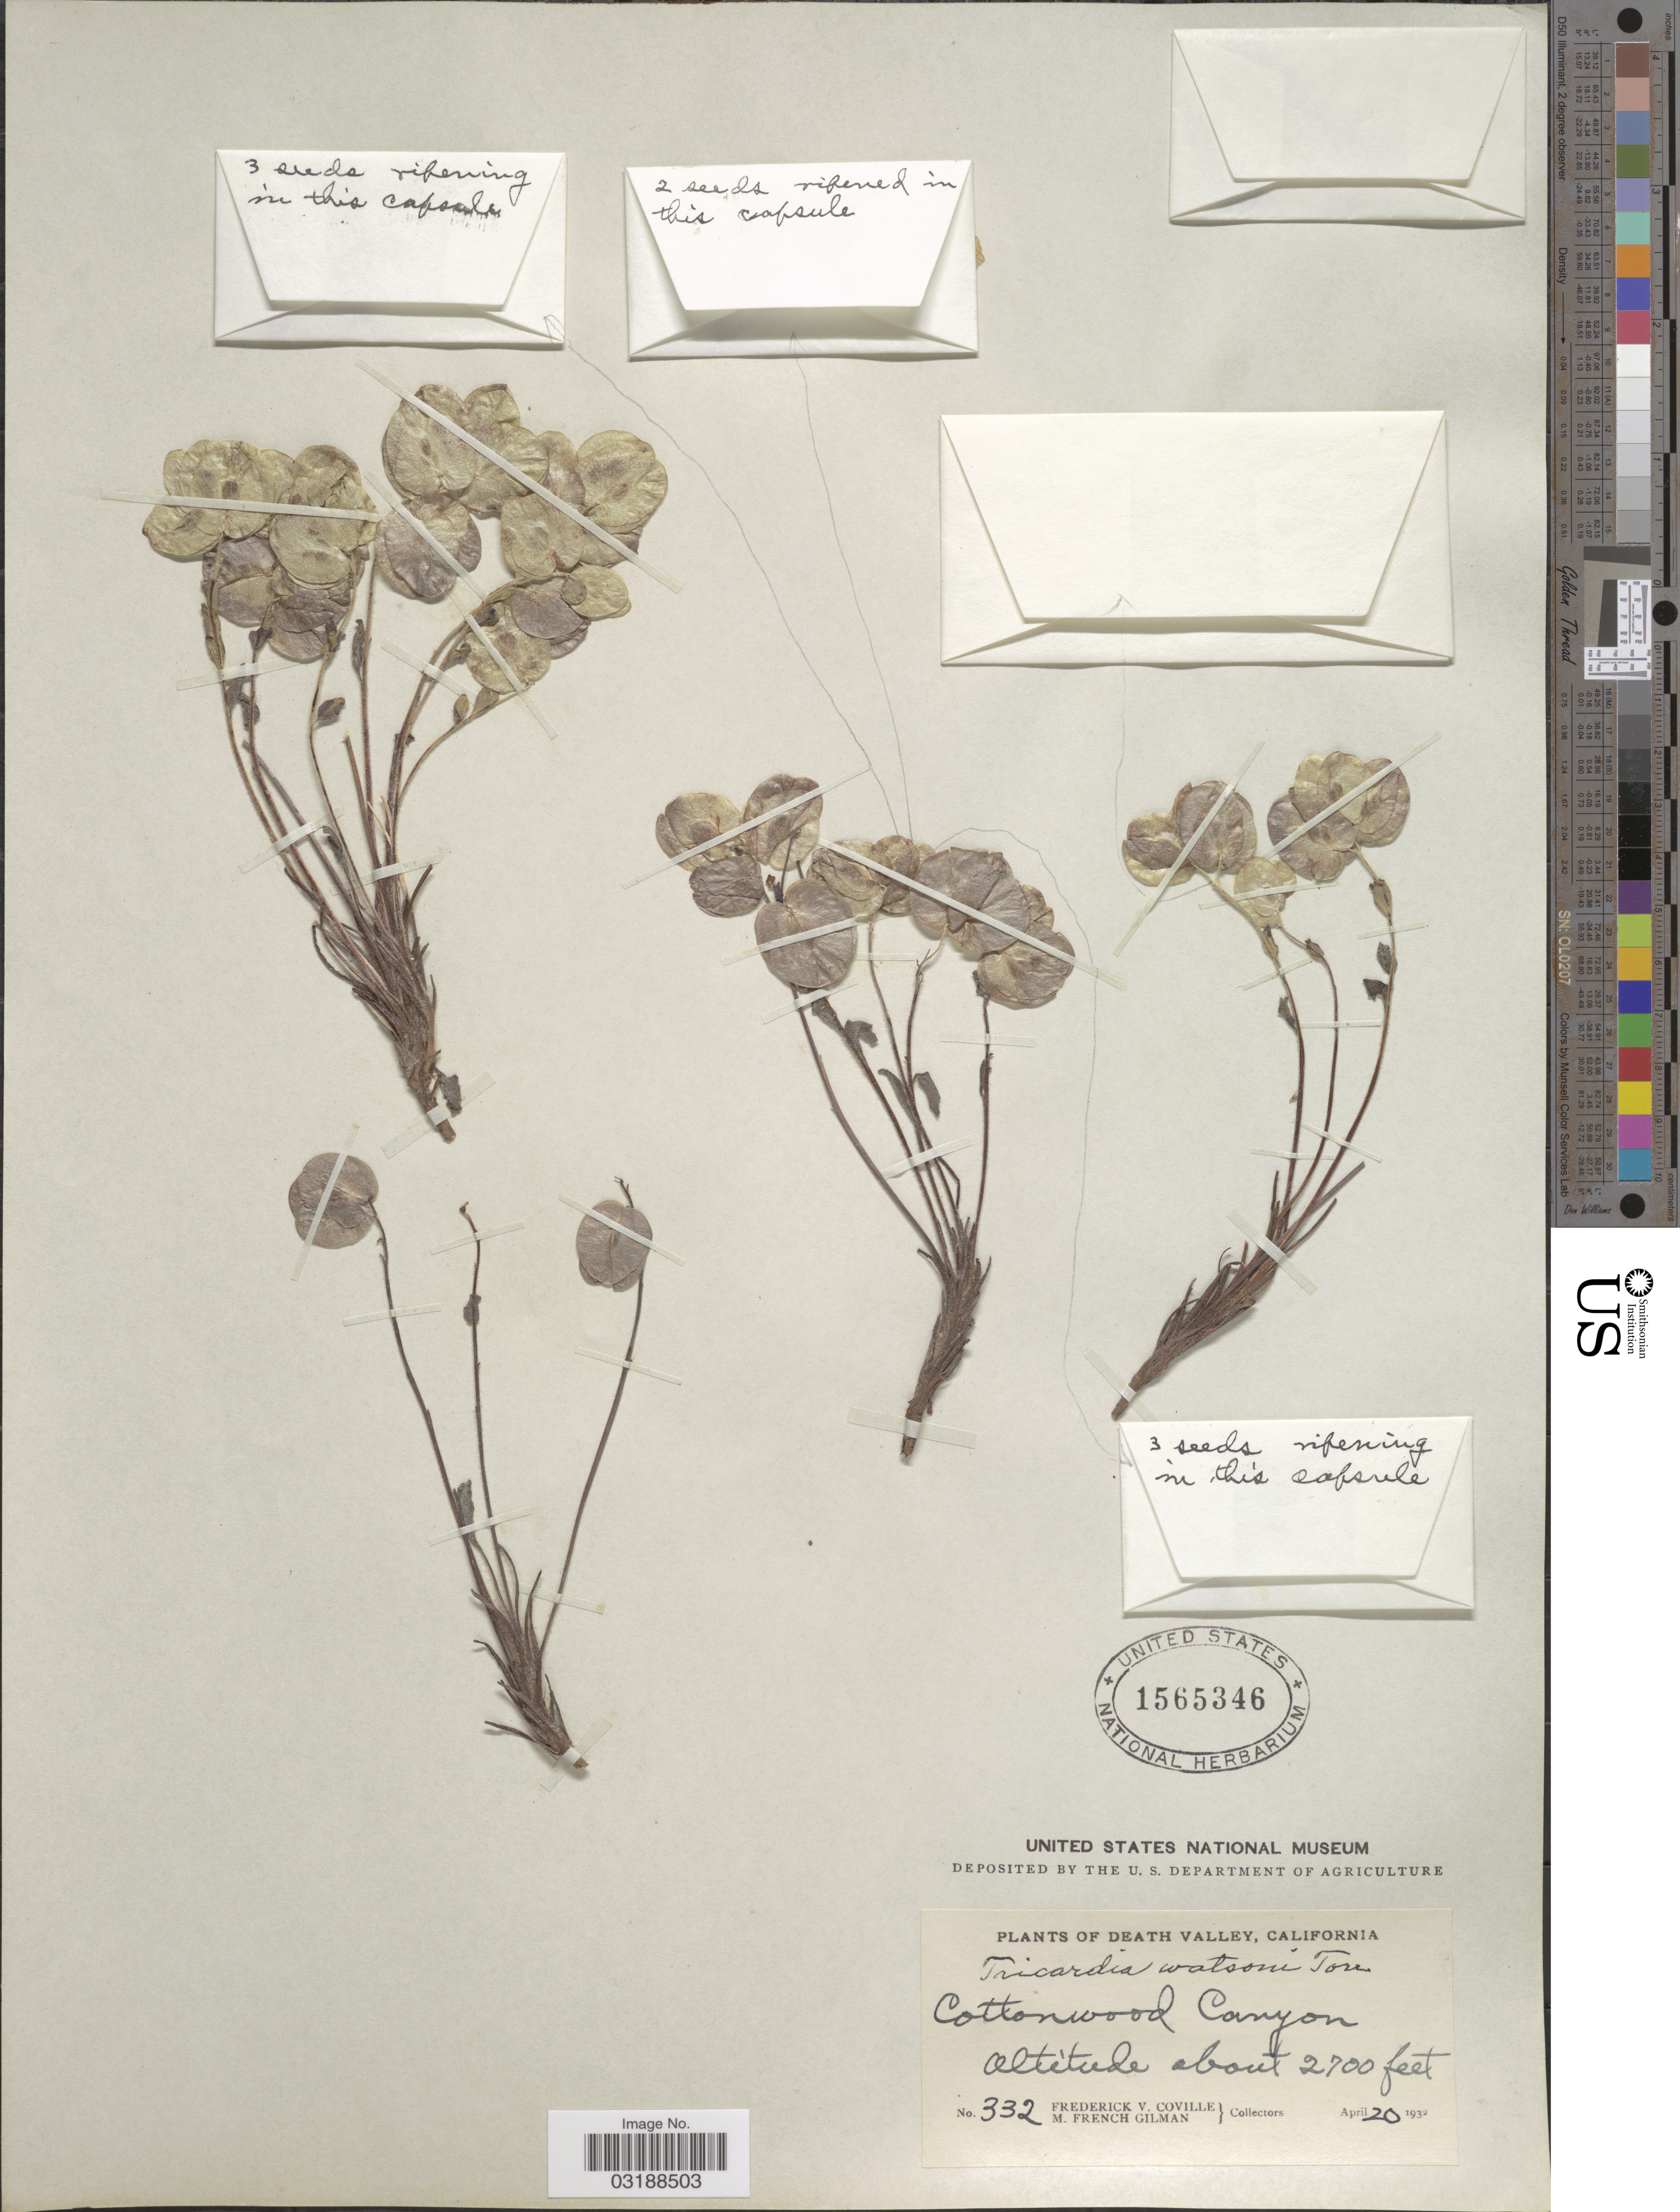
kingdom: Plantae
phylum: Tracheophyta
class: Magnoliopsida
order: Boraginales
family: Hydrophyllaceae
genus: Tricardia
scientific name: Tricardia watsonii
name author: Torr. ex S. Watson in C. King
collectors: F. V. Coville & M. F. Gilman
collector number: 332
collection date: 1932-04-20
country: United States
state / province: California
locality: Death Valley, Cottonwood Canyon.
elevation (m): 823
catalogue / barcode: US 1565346